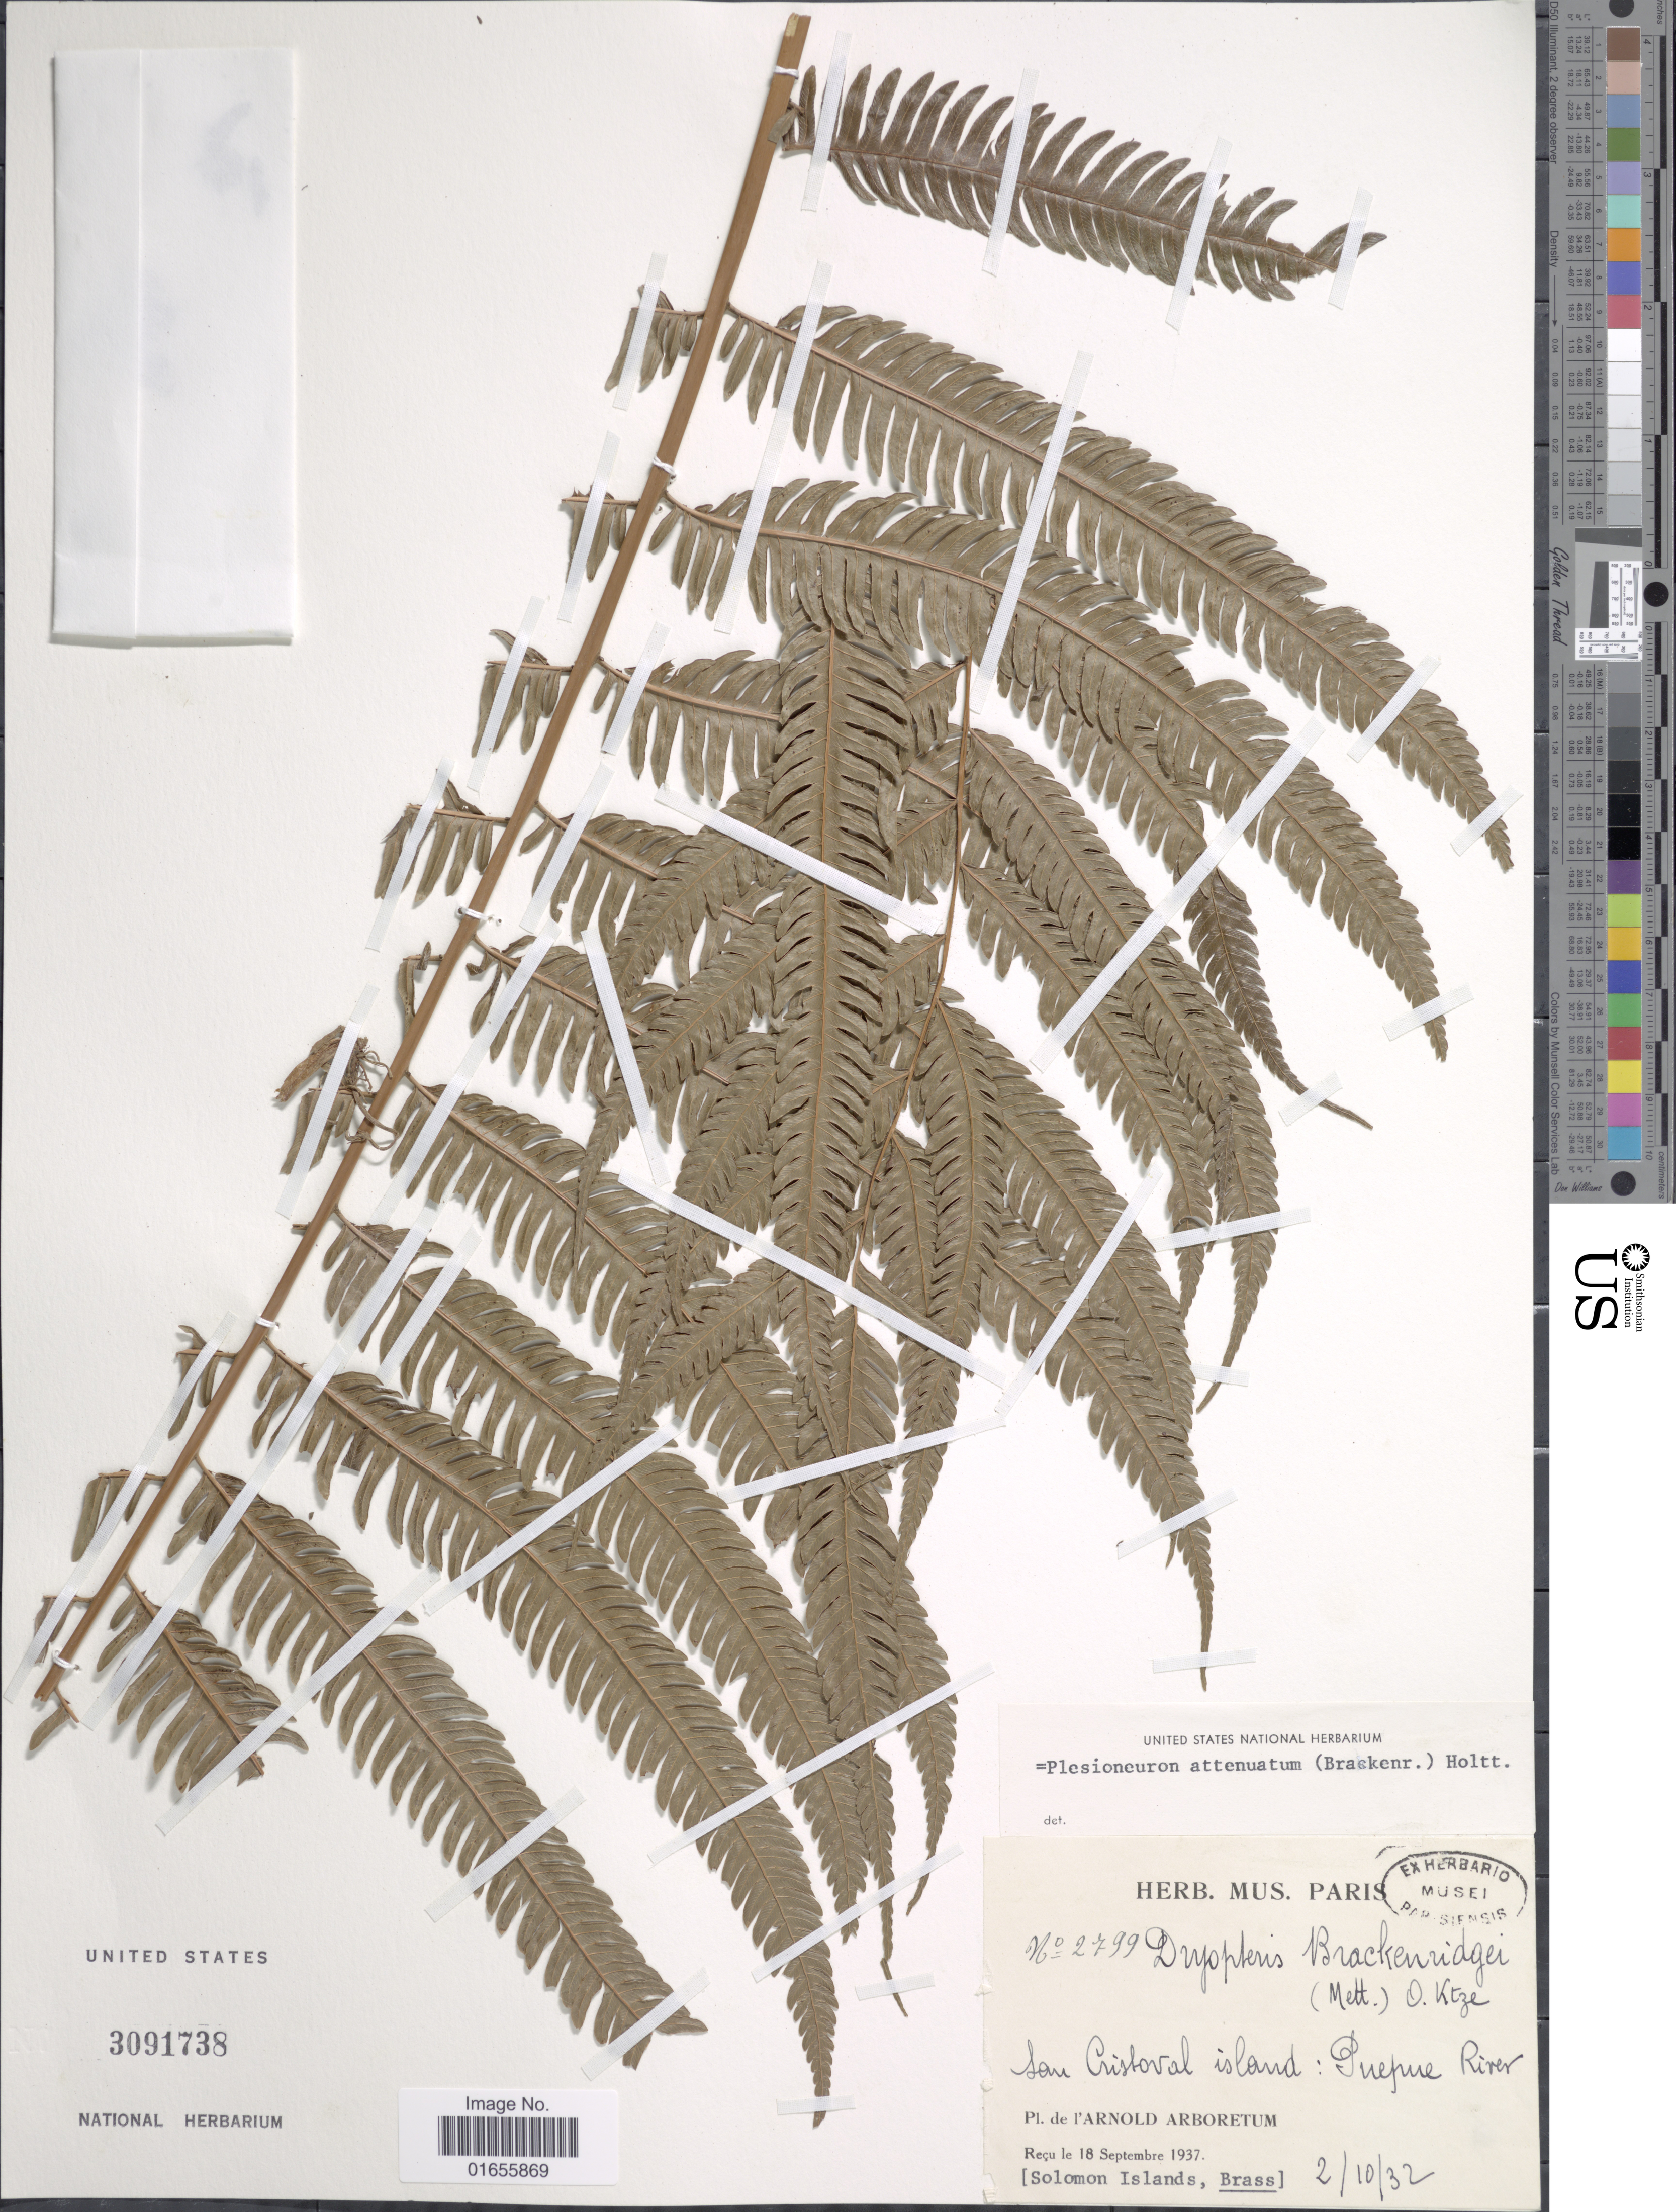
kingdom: Plantae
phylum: Tracheophyta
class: Polypodiopsida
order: Polypodiales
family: Thelypteridaceae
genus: Plesioneuron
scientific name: Plesioneuron attenuatum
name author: (Brack.) Holttum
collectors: ex Arnold Arboretum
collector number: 2799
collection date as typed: Transcribed d/m/y: 2/10/32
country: Solomon Islands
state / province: Solomon Islands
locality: San Cristoval Island: Puefue River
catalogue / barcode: US 3091738